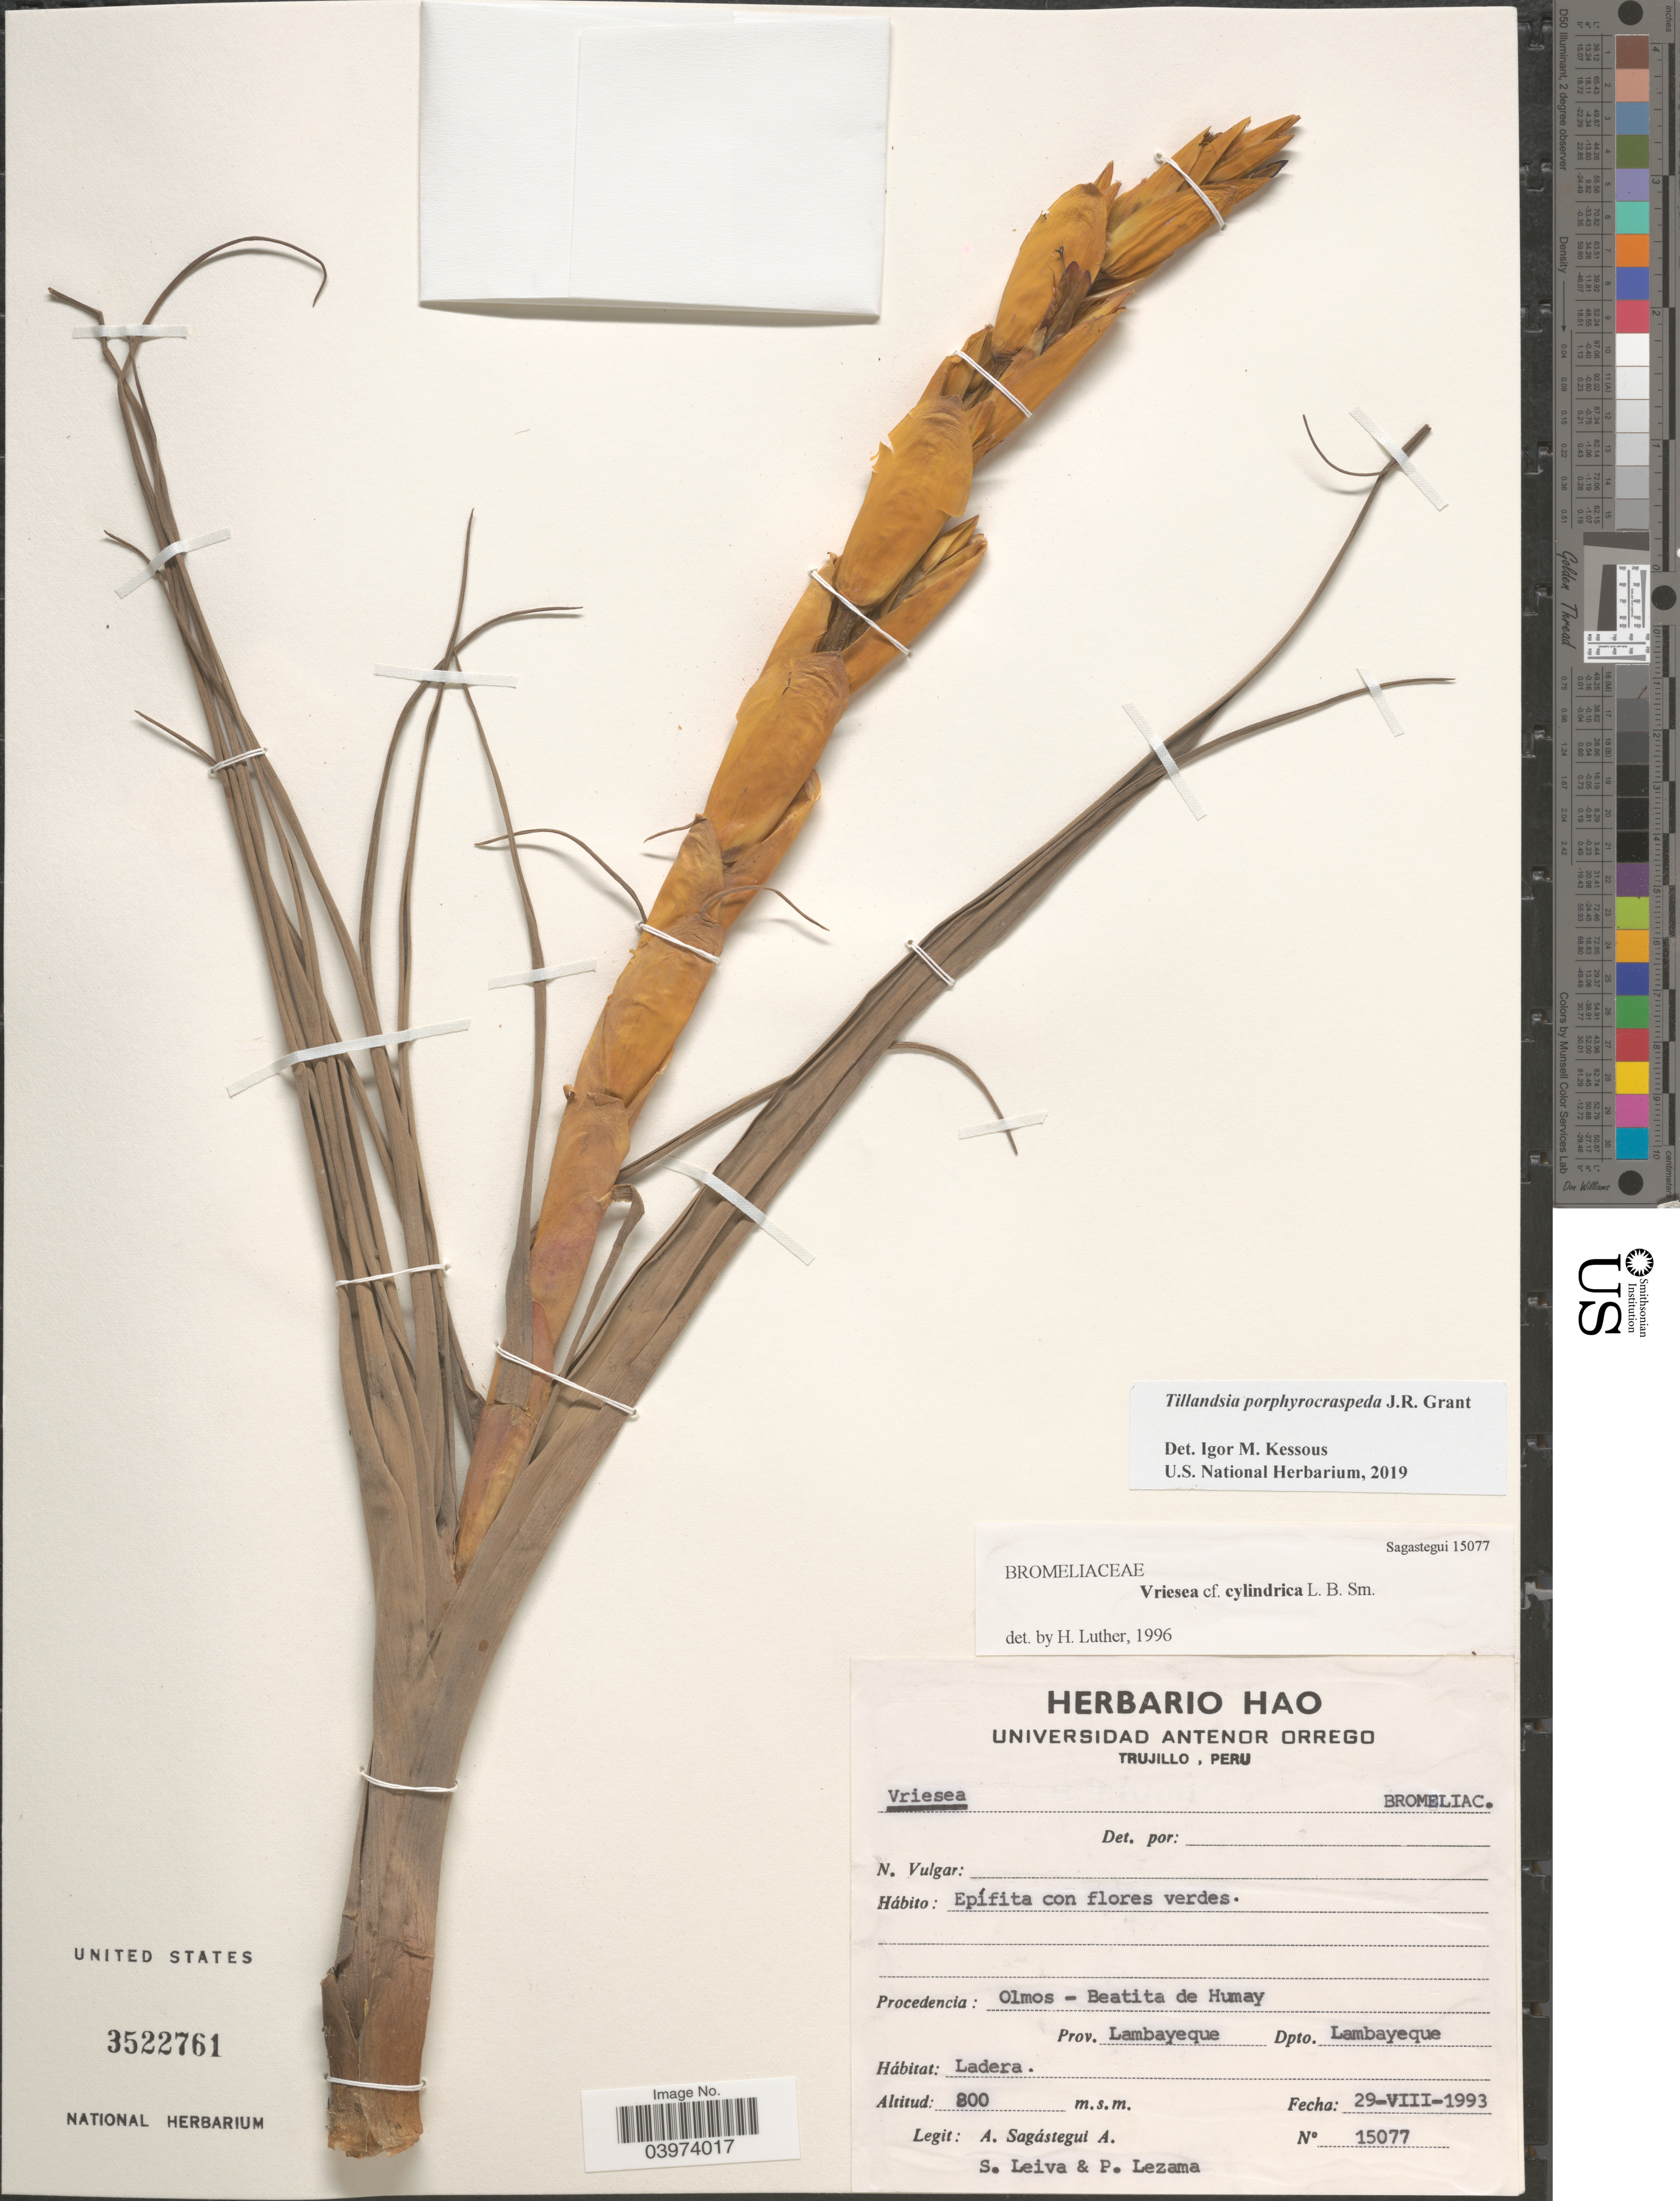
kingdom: Plantae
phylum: Tracheophyta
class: Liliopsida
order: Poales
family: Bromeliaceae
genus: Tillandsia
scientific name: Tillandsia porphyrocraspeda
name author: J.R. Grant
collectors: A. Sagástegui A., S. Leiva & P. Lezama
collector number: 15077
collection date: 1993-08-29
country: Peru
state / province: Lambayeque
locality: Olmos- Beatita de Humay. Dpto. Lambayeque. Ladera.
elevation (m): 800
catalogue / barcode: US 3522761